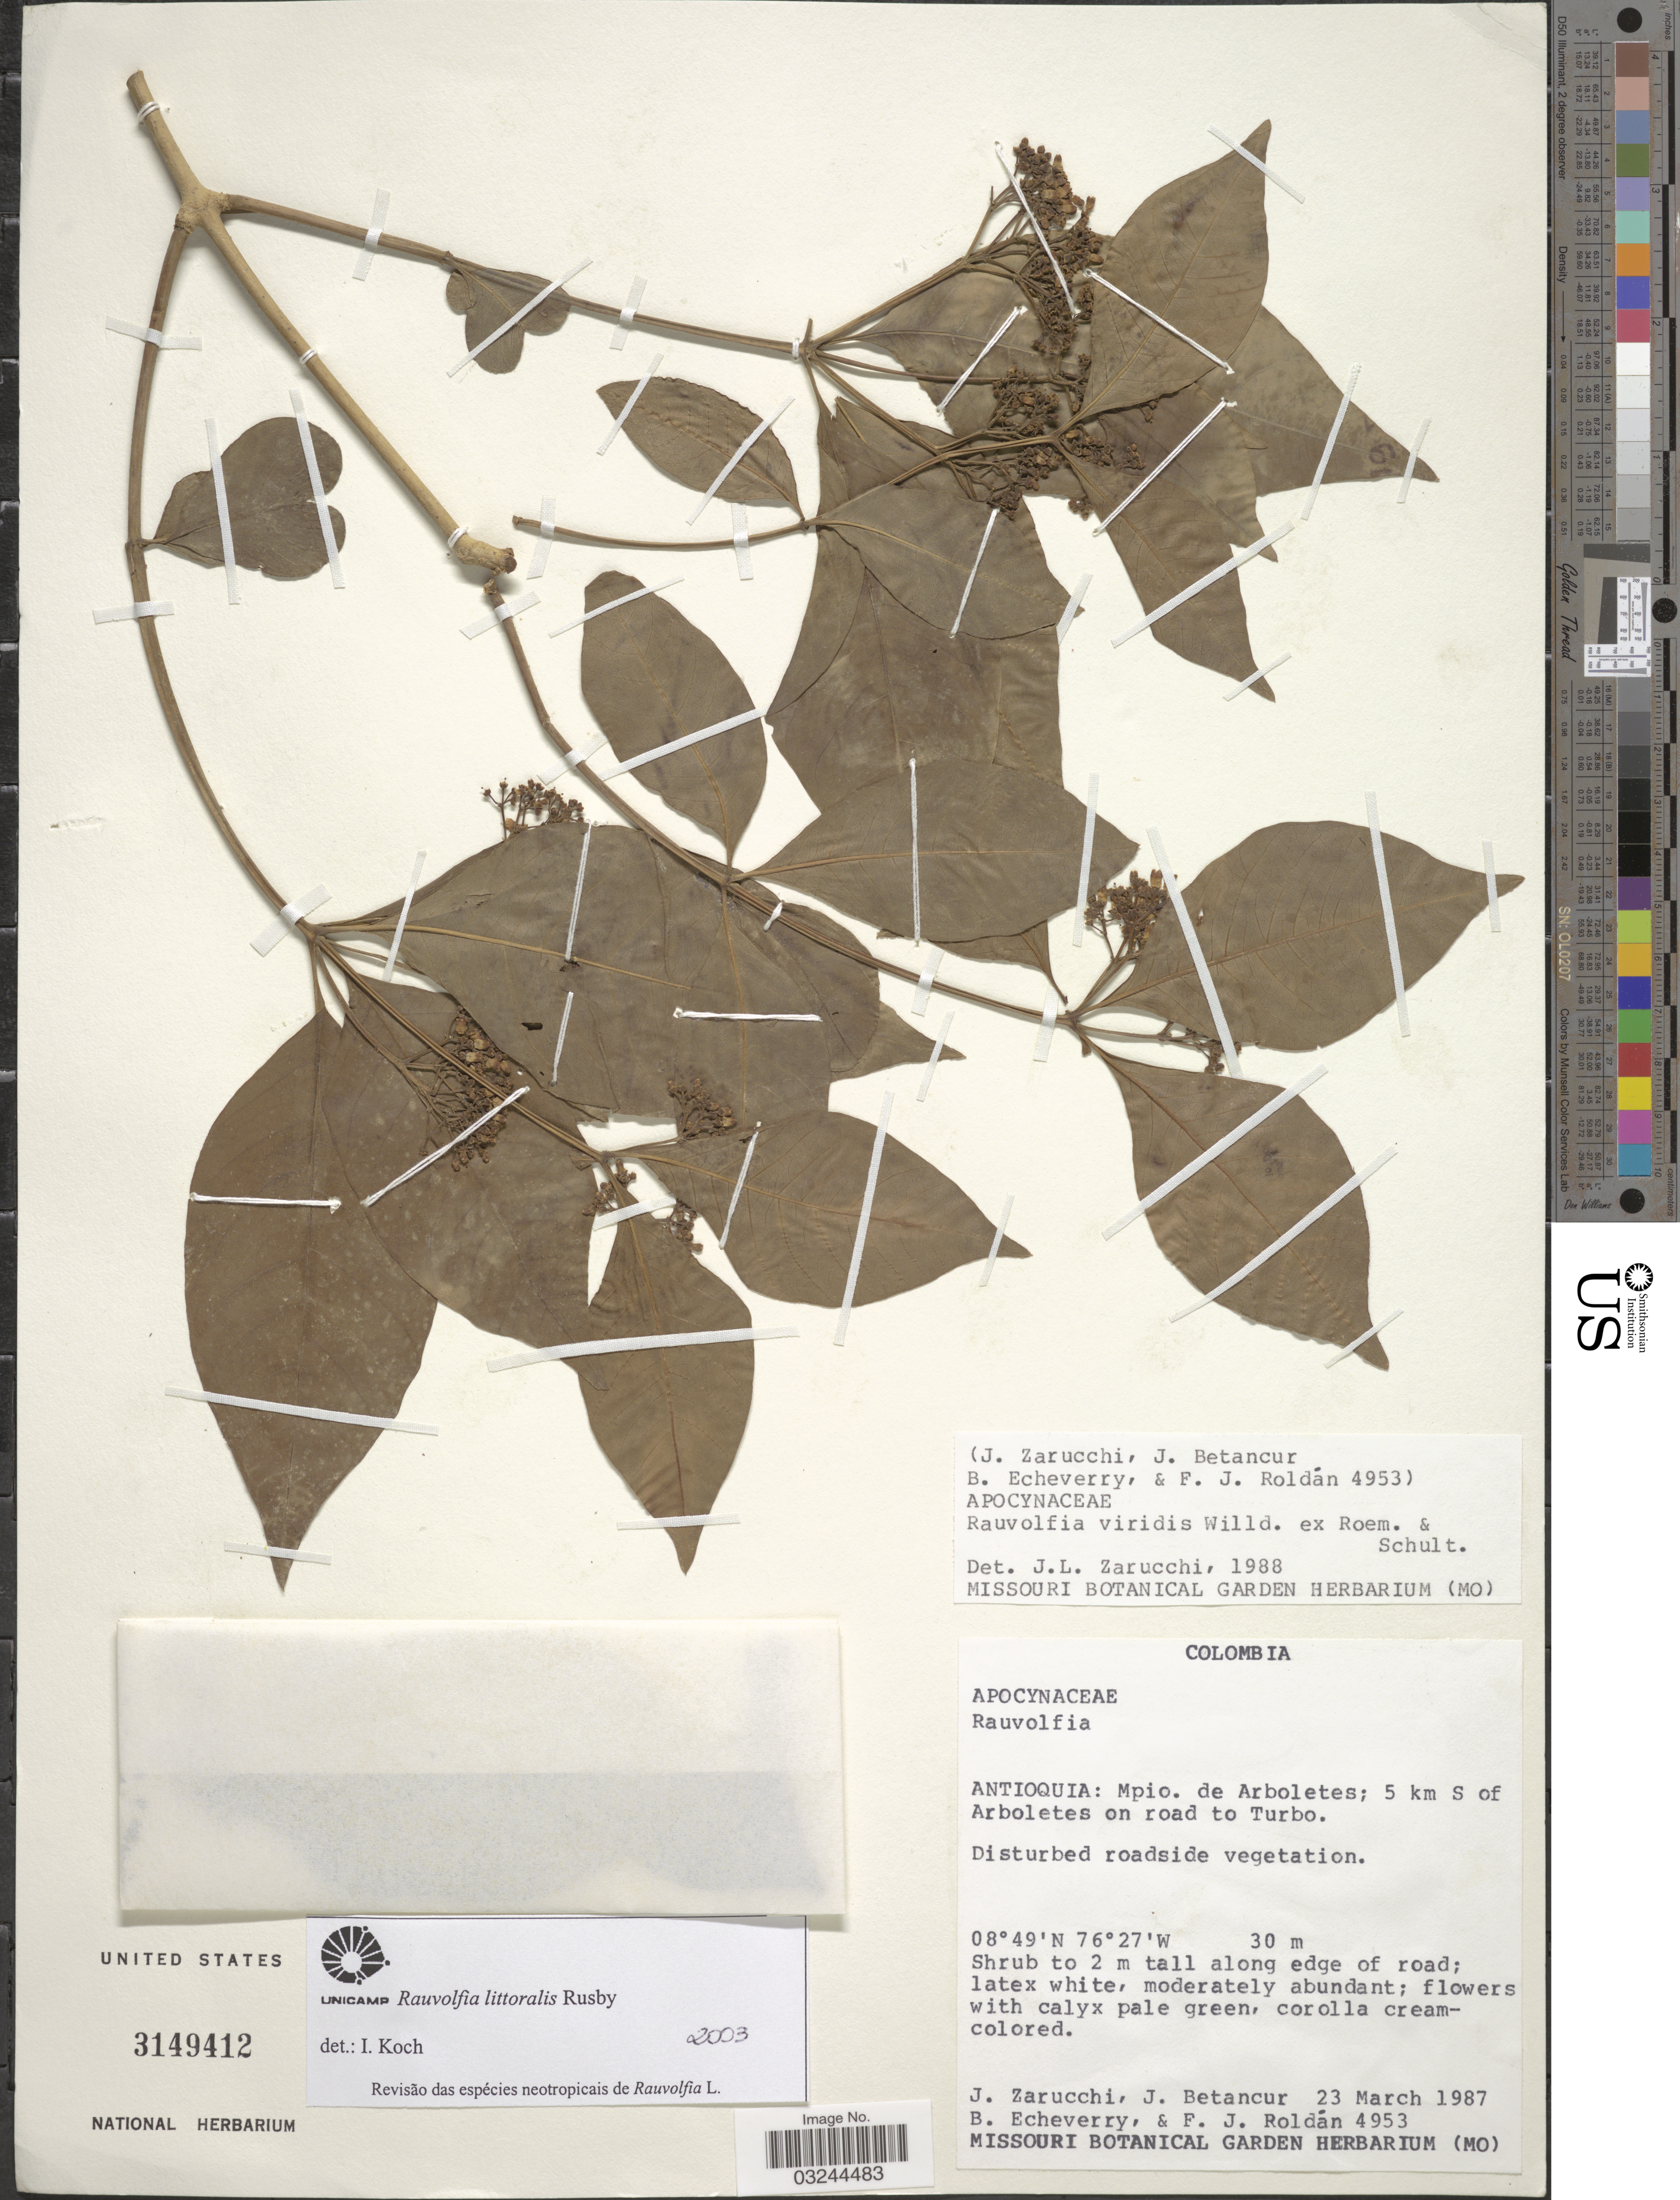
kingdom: Plantae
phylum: Tracheophyta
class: Magnoliopsida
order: Gentianales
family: Apocynaceae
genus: Rauvolfia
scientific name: Rauvolfia littoralis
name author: Rusby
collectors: J. L. Zarucchi, J. Betancur, B. Echeverry & F. J. Roldán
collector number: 4953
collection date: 1987-03-23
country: Colombia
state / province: Antioquia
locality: Mpio. de Arboletes; 5 km S of Arboletes on road to Turbo. Disturbed roadside vegetation.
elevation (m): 30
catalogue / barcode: US 3149412